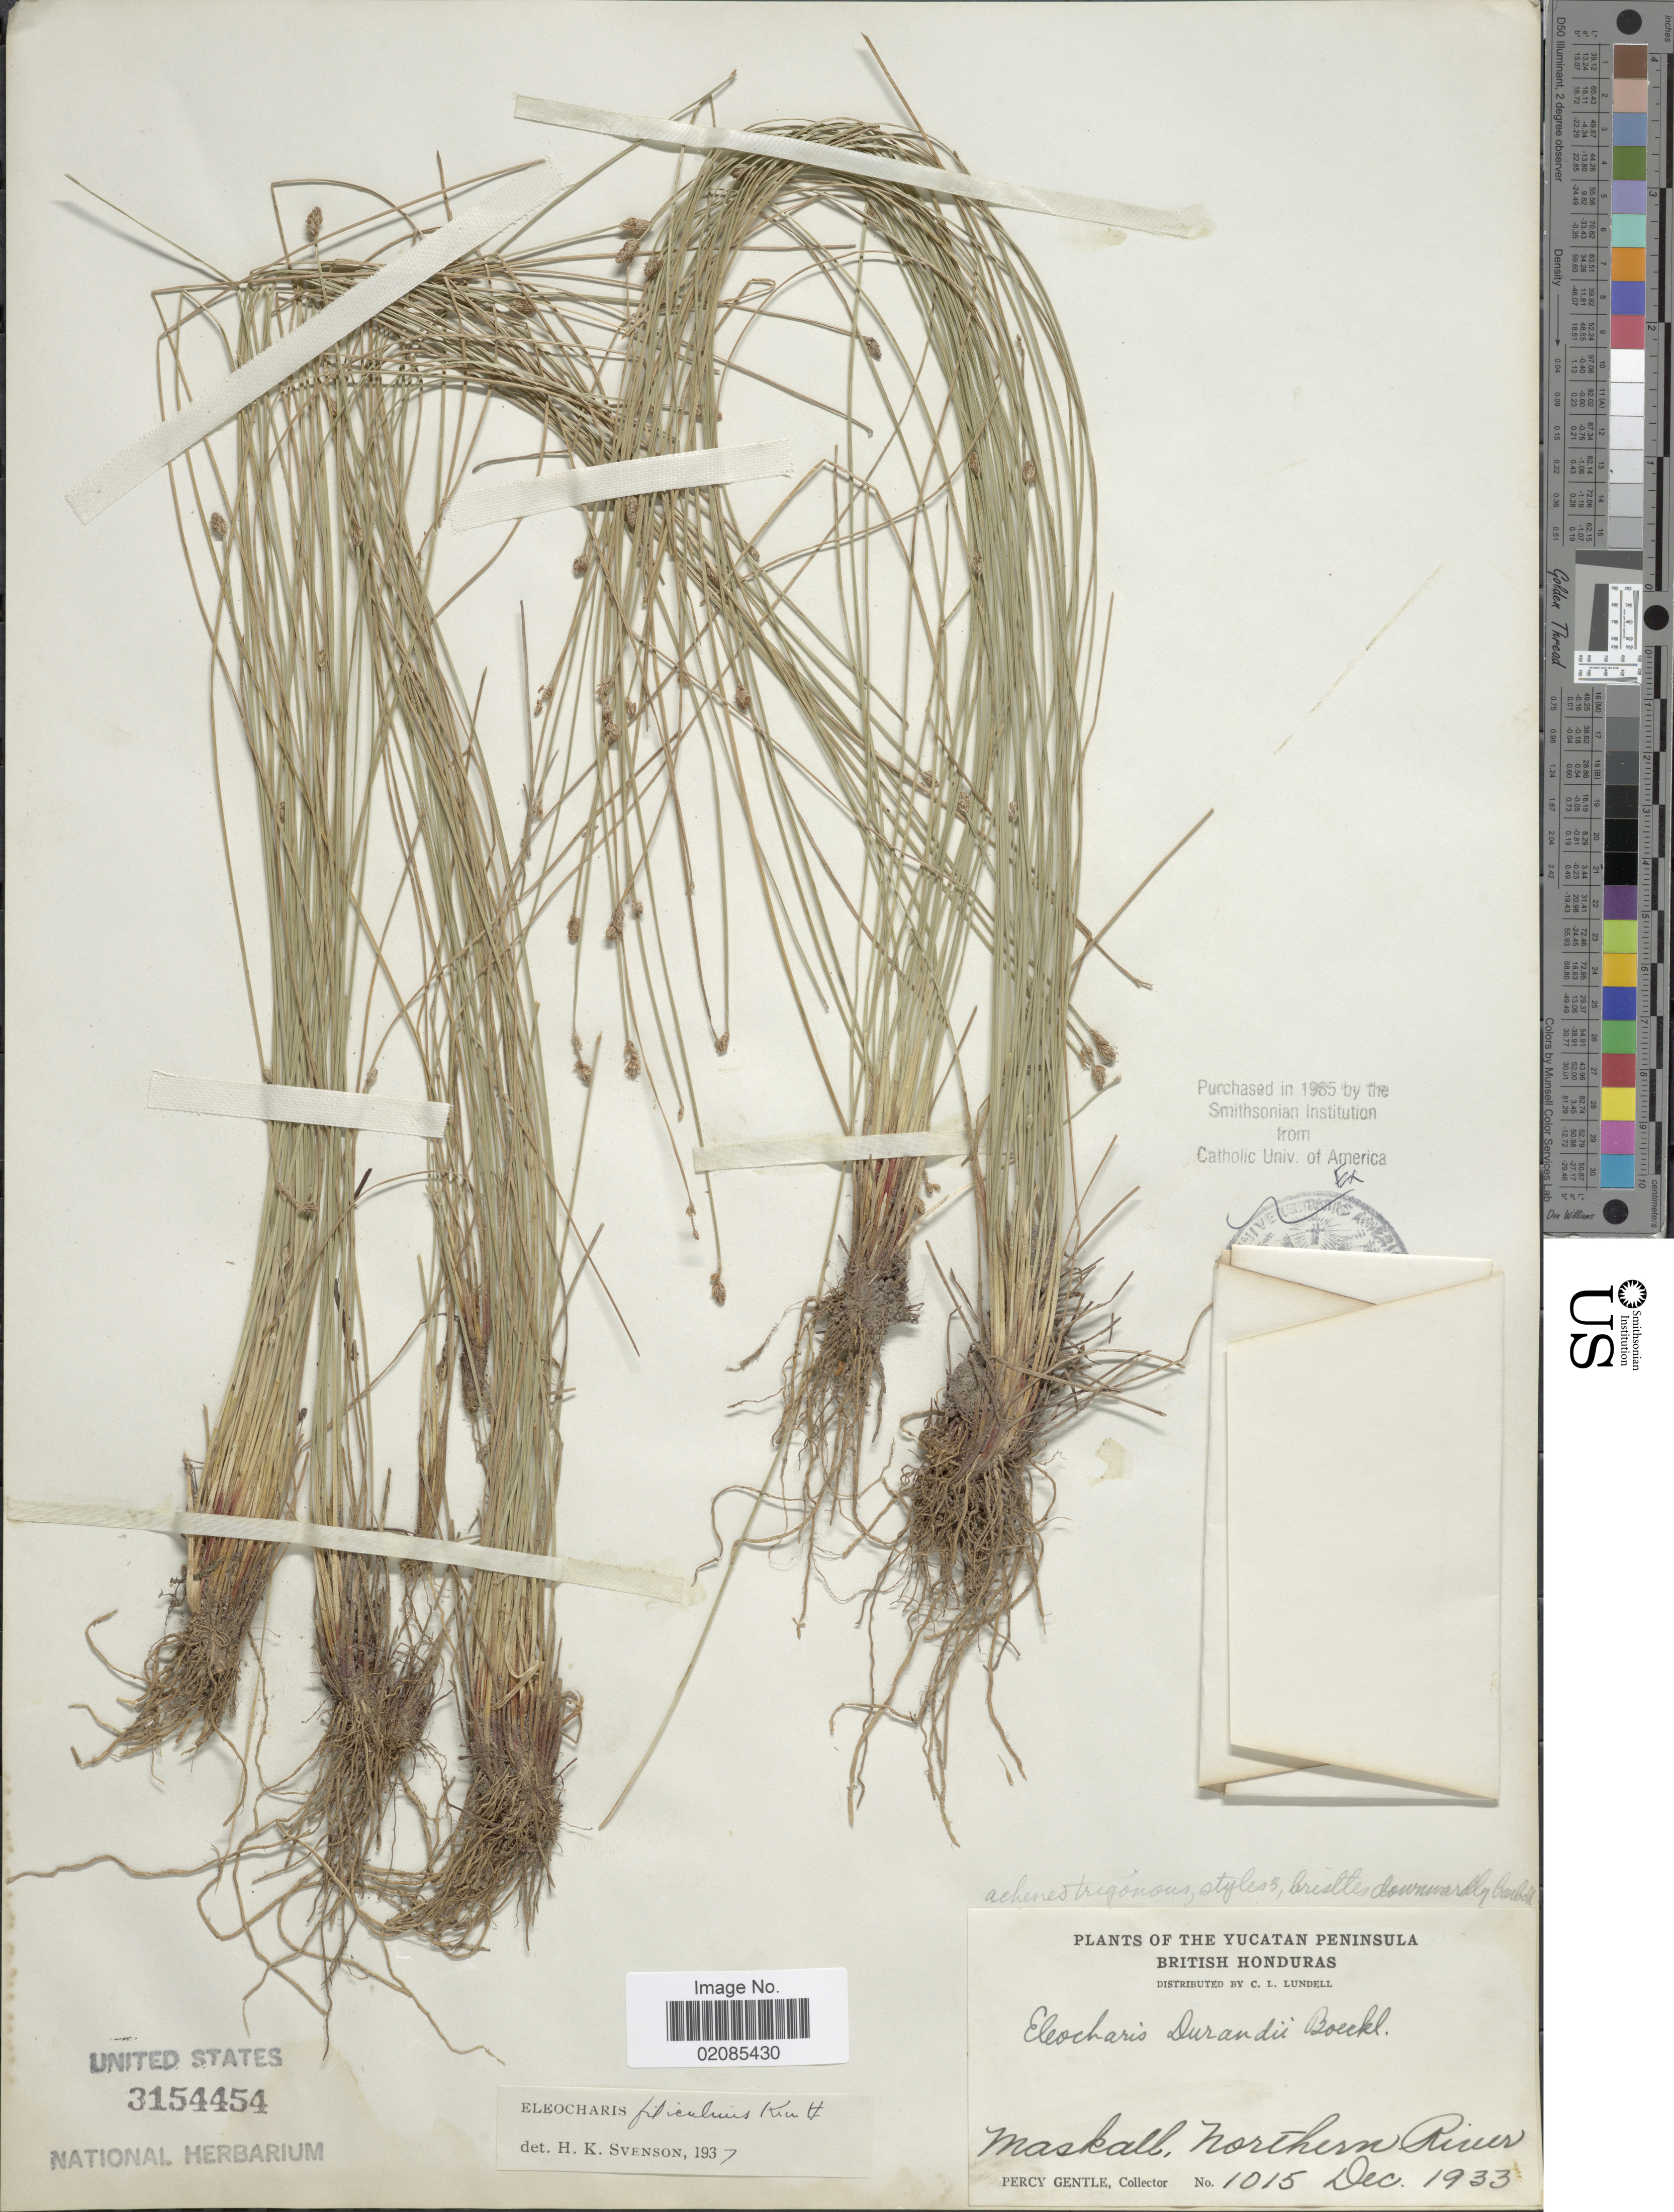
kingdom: Plantae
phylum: Tracheophyta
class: Liliopsida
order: Poales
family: Cyperaceae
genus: Eleocharis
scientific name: Eleocharis filiculmis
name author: Kunth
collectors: P. H. Gentle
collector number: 1015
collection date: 1933-12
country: Belize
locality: The Yucatan Peninsula, Maskall, Northern River, British Honduras.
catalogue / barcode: US 3154454